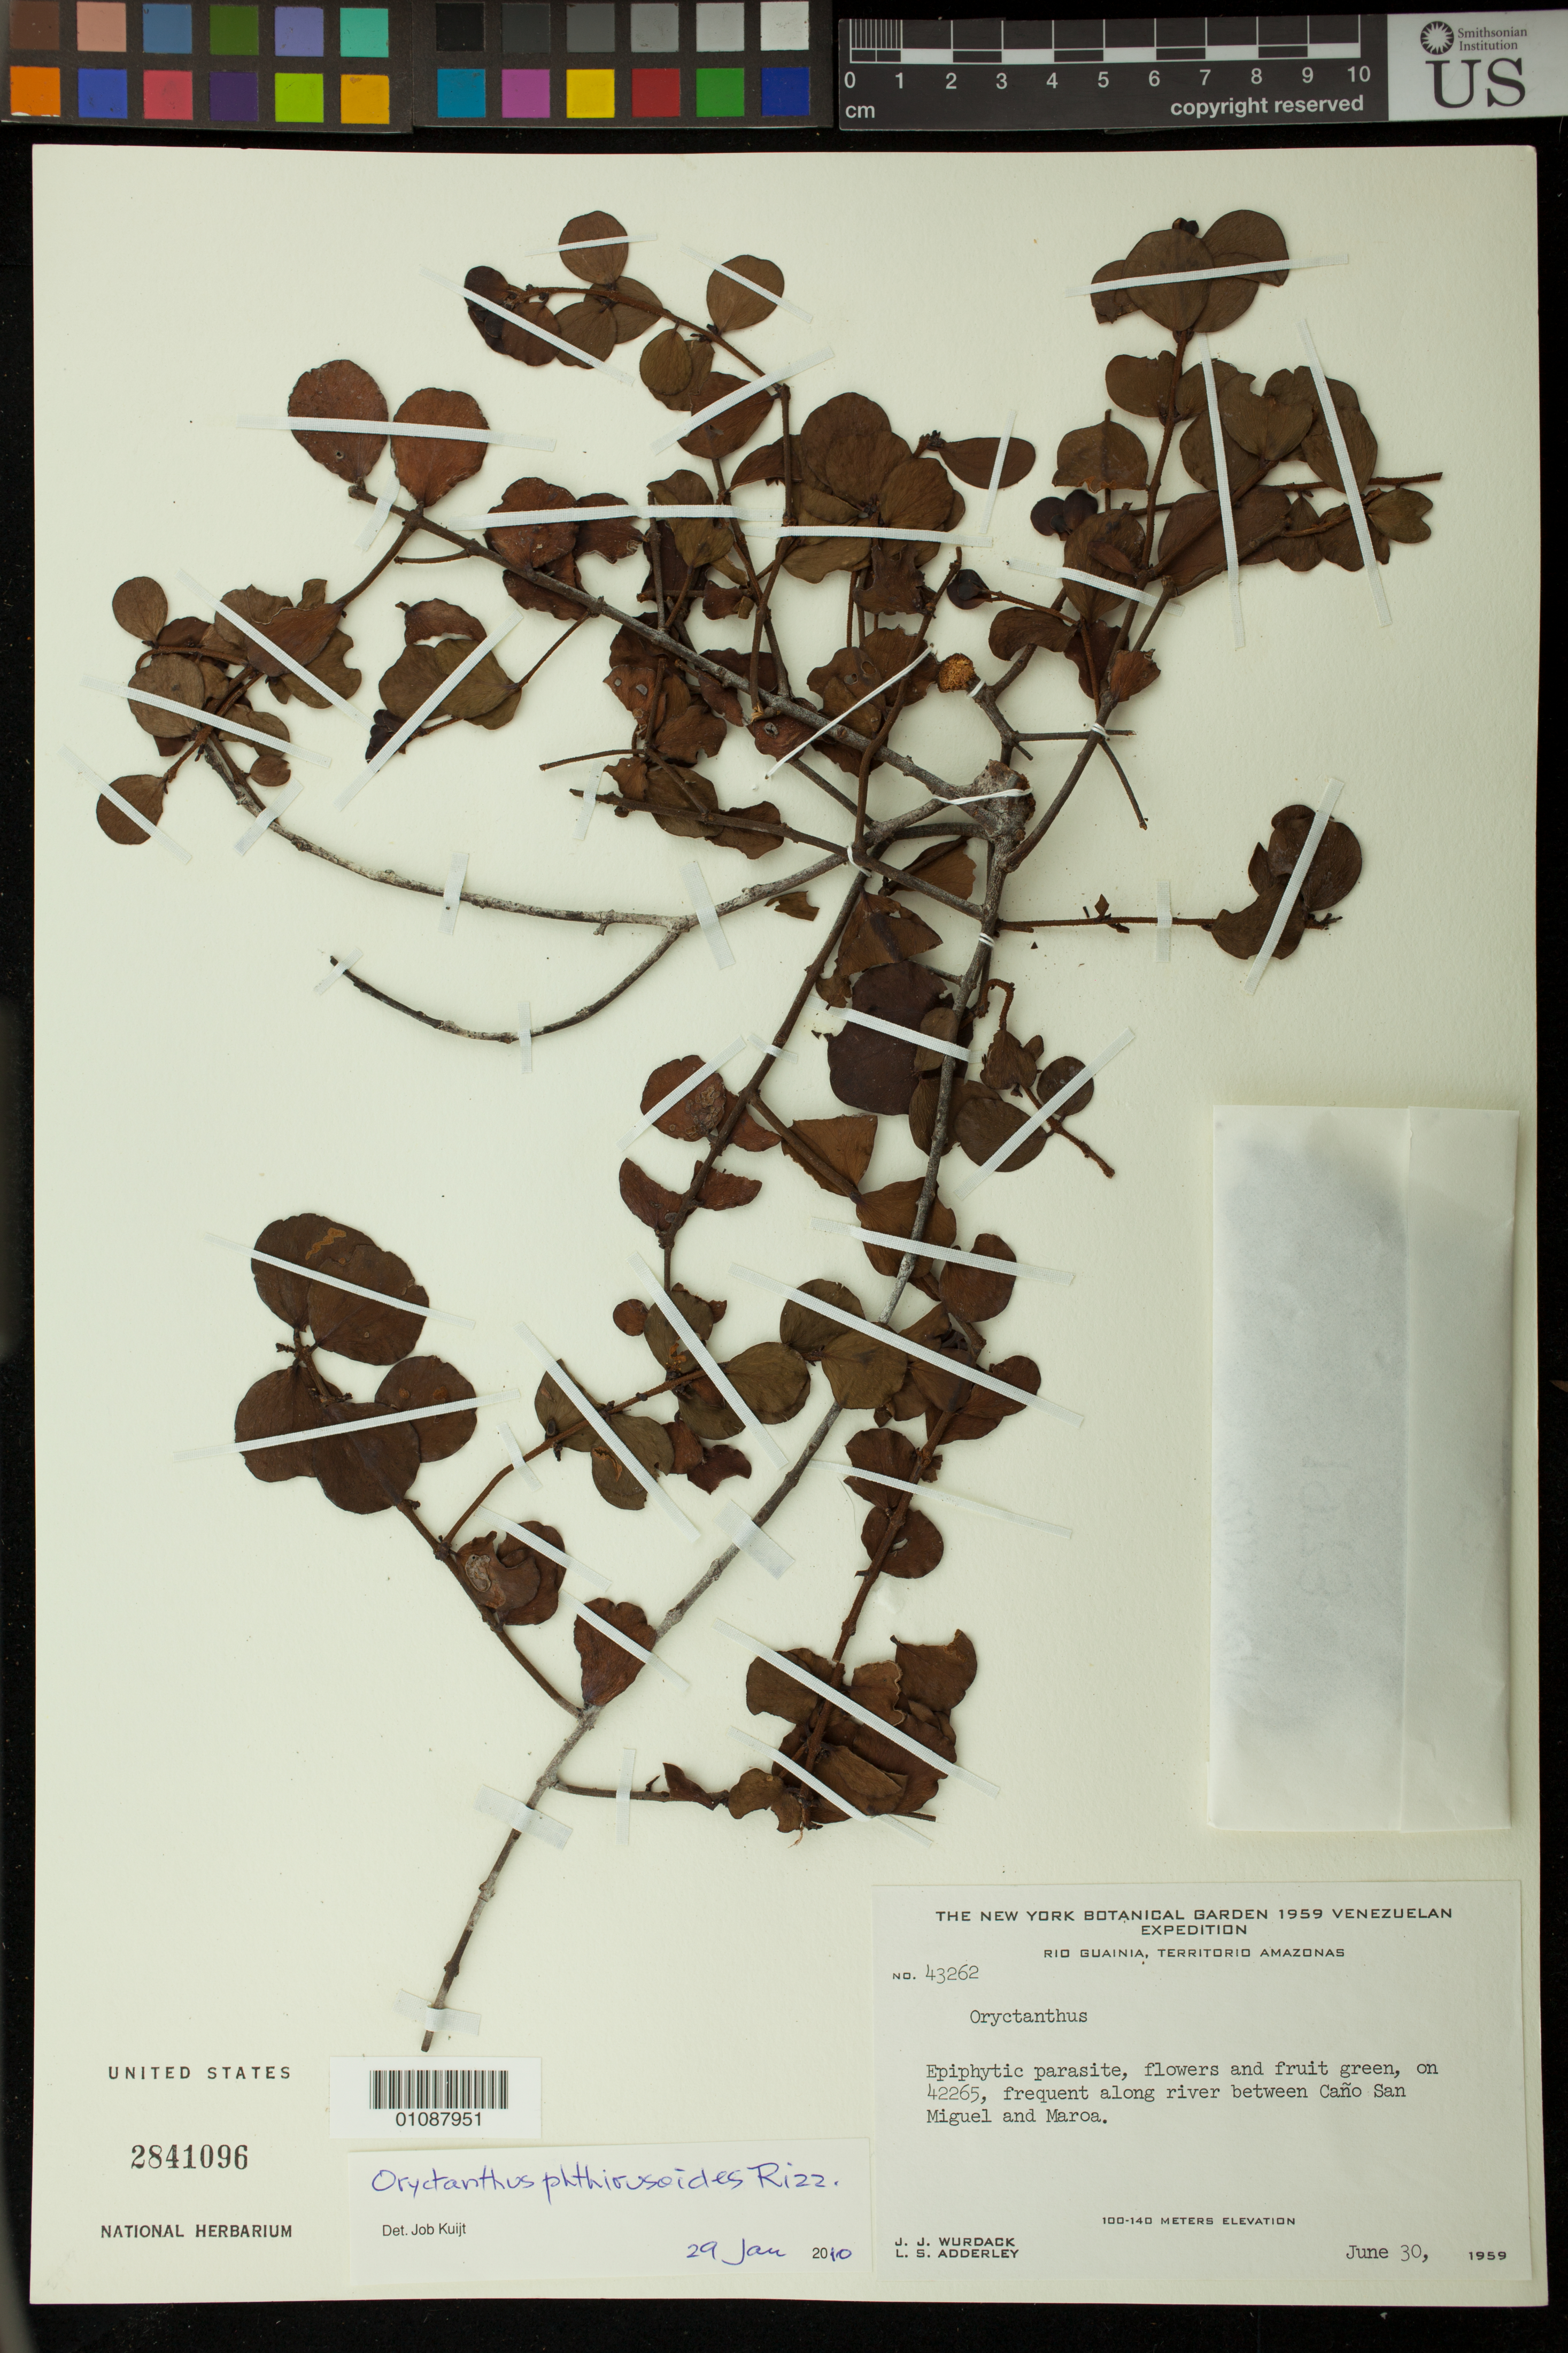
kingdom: Plantae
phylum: Tracheophyta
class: Magnoliopsida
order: Santalales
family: Loranthaceae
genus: Oryctanthus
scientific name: Oryctanthus phthirusoides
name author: Rizzini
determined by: Kuijt, Job, (CANADA)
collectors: J. J. Wurdack & L. S. Adderley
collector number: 43262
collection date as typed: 30-Jun-59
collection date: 1959-06-30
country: Venezuela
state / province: Amazonas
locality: Río Guainia, between Caño San Miguel and Maroa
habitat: Along river; epiphytic on 42265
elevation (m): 100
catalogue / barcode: US 2841096